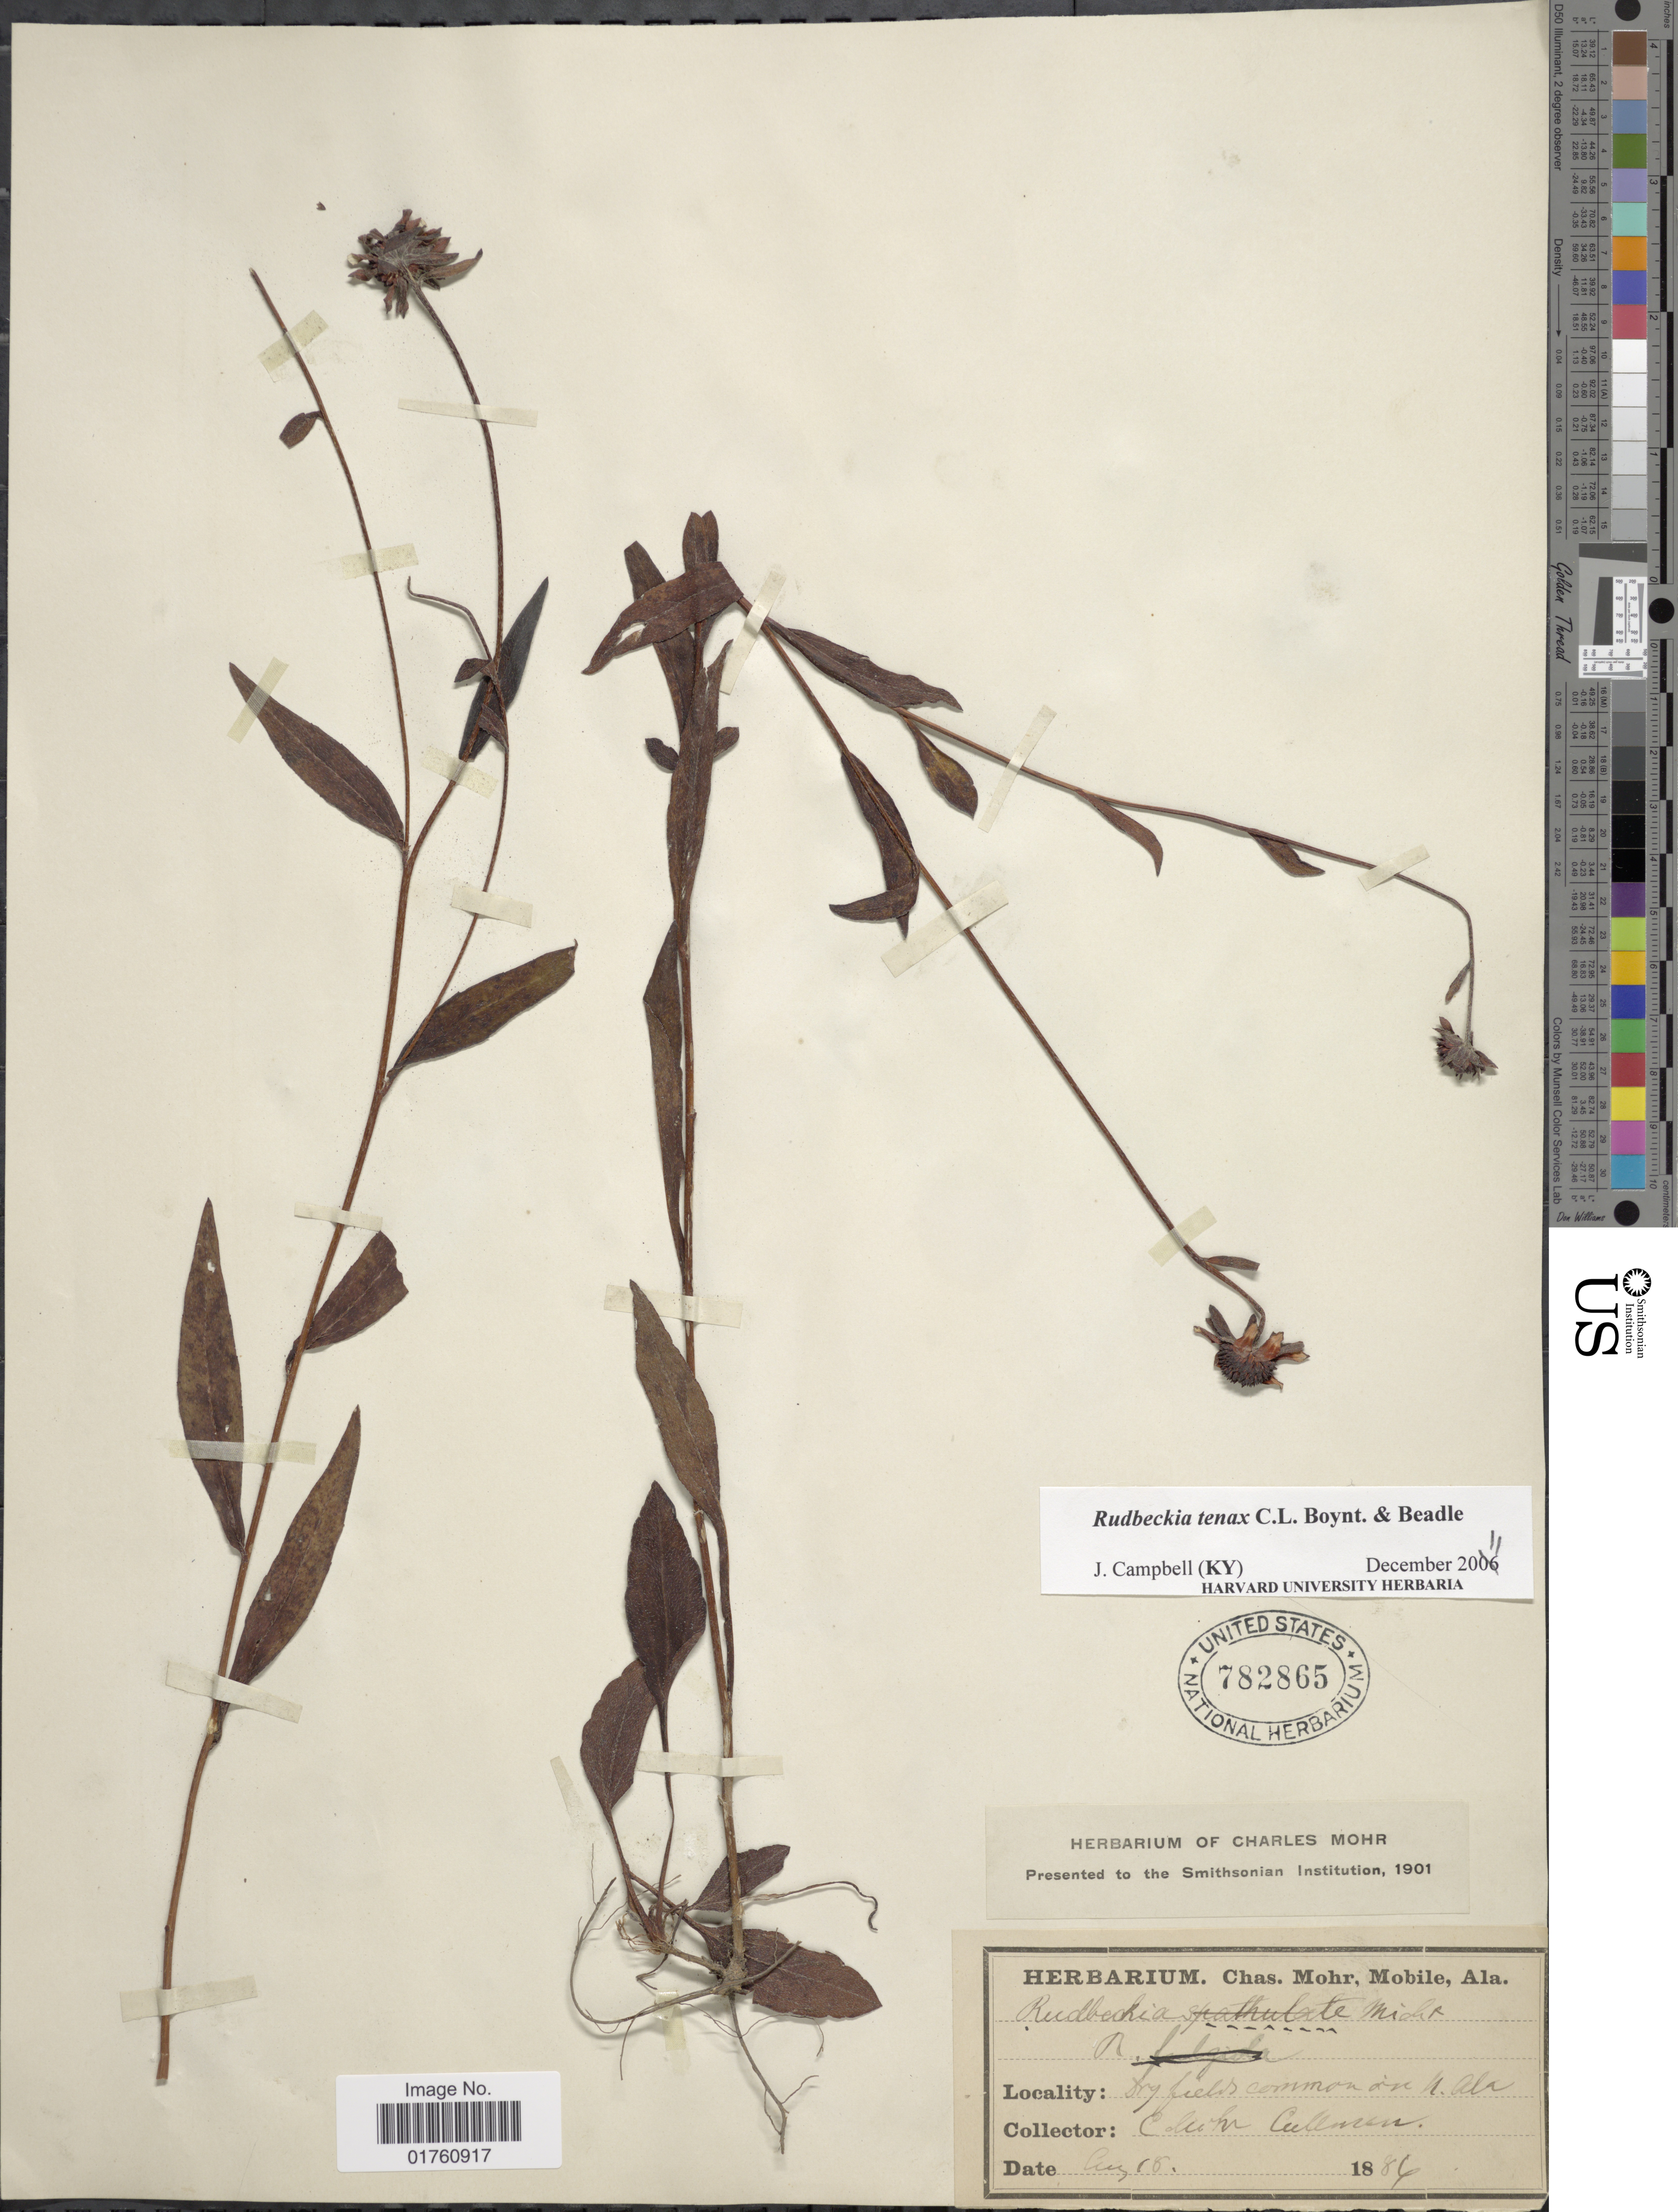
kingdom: Plantae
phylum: Tracheophyta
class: Magnoliopsida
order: Asterales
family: Asteraceae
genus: Rudbeckia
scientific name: Rudbeckia tenax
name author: C.L. Boynton & Beadle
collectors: C. T. Mohr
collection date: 1886-08-18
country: United States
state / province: Alabama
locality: Dry fields common on N Ala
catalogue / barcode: US 782865